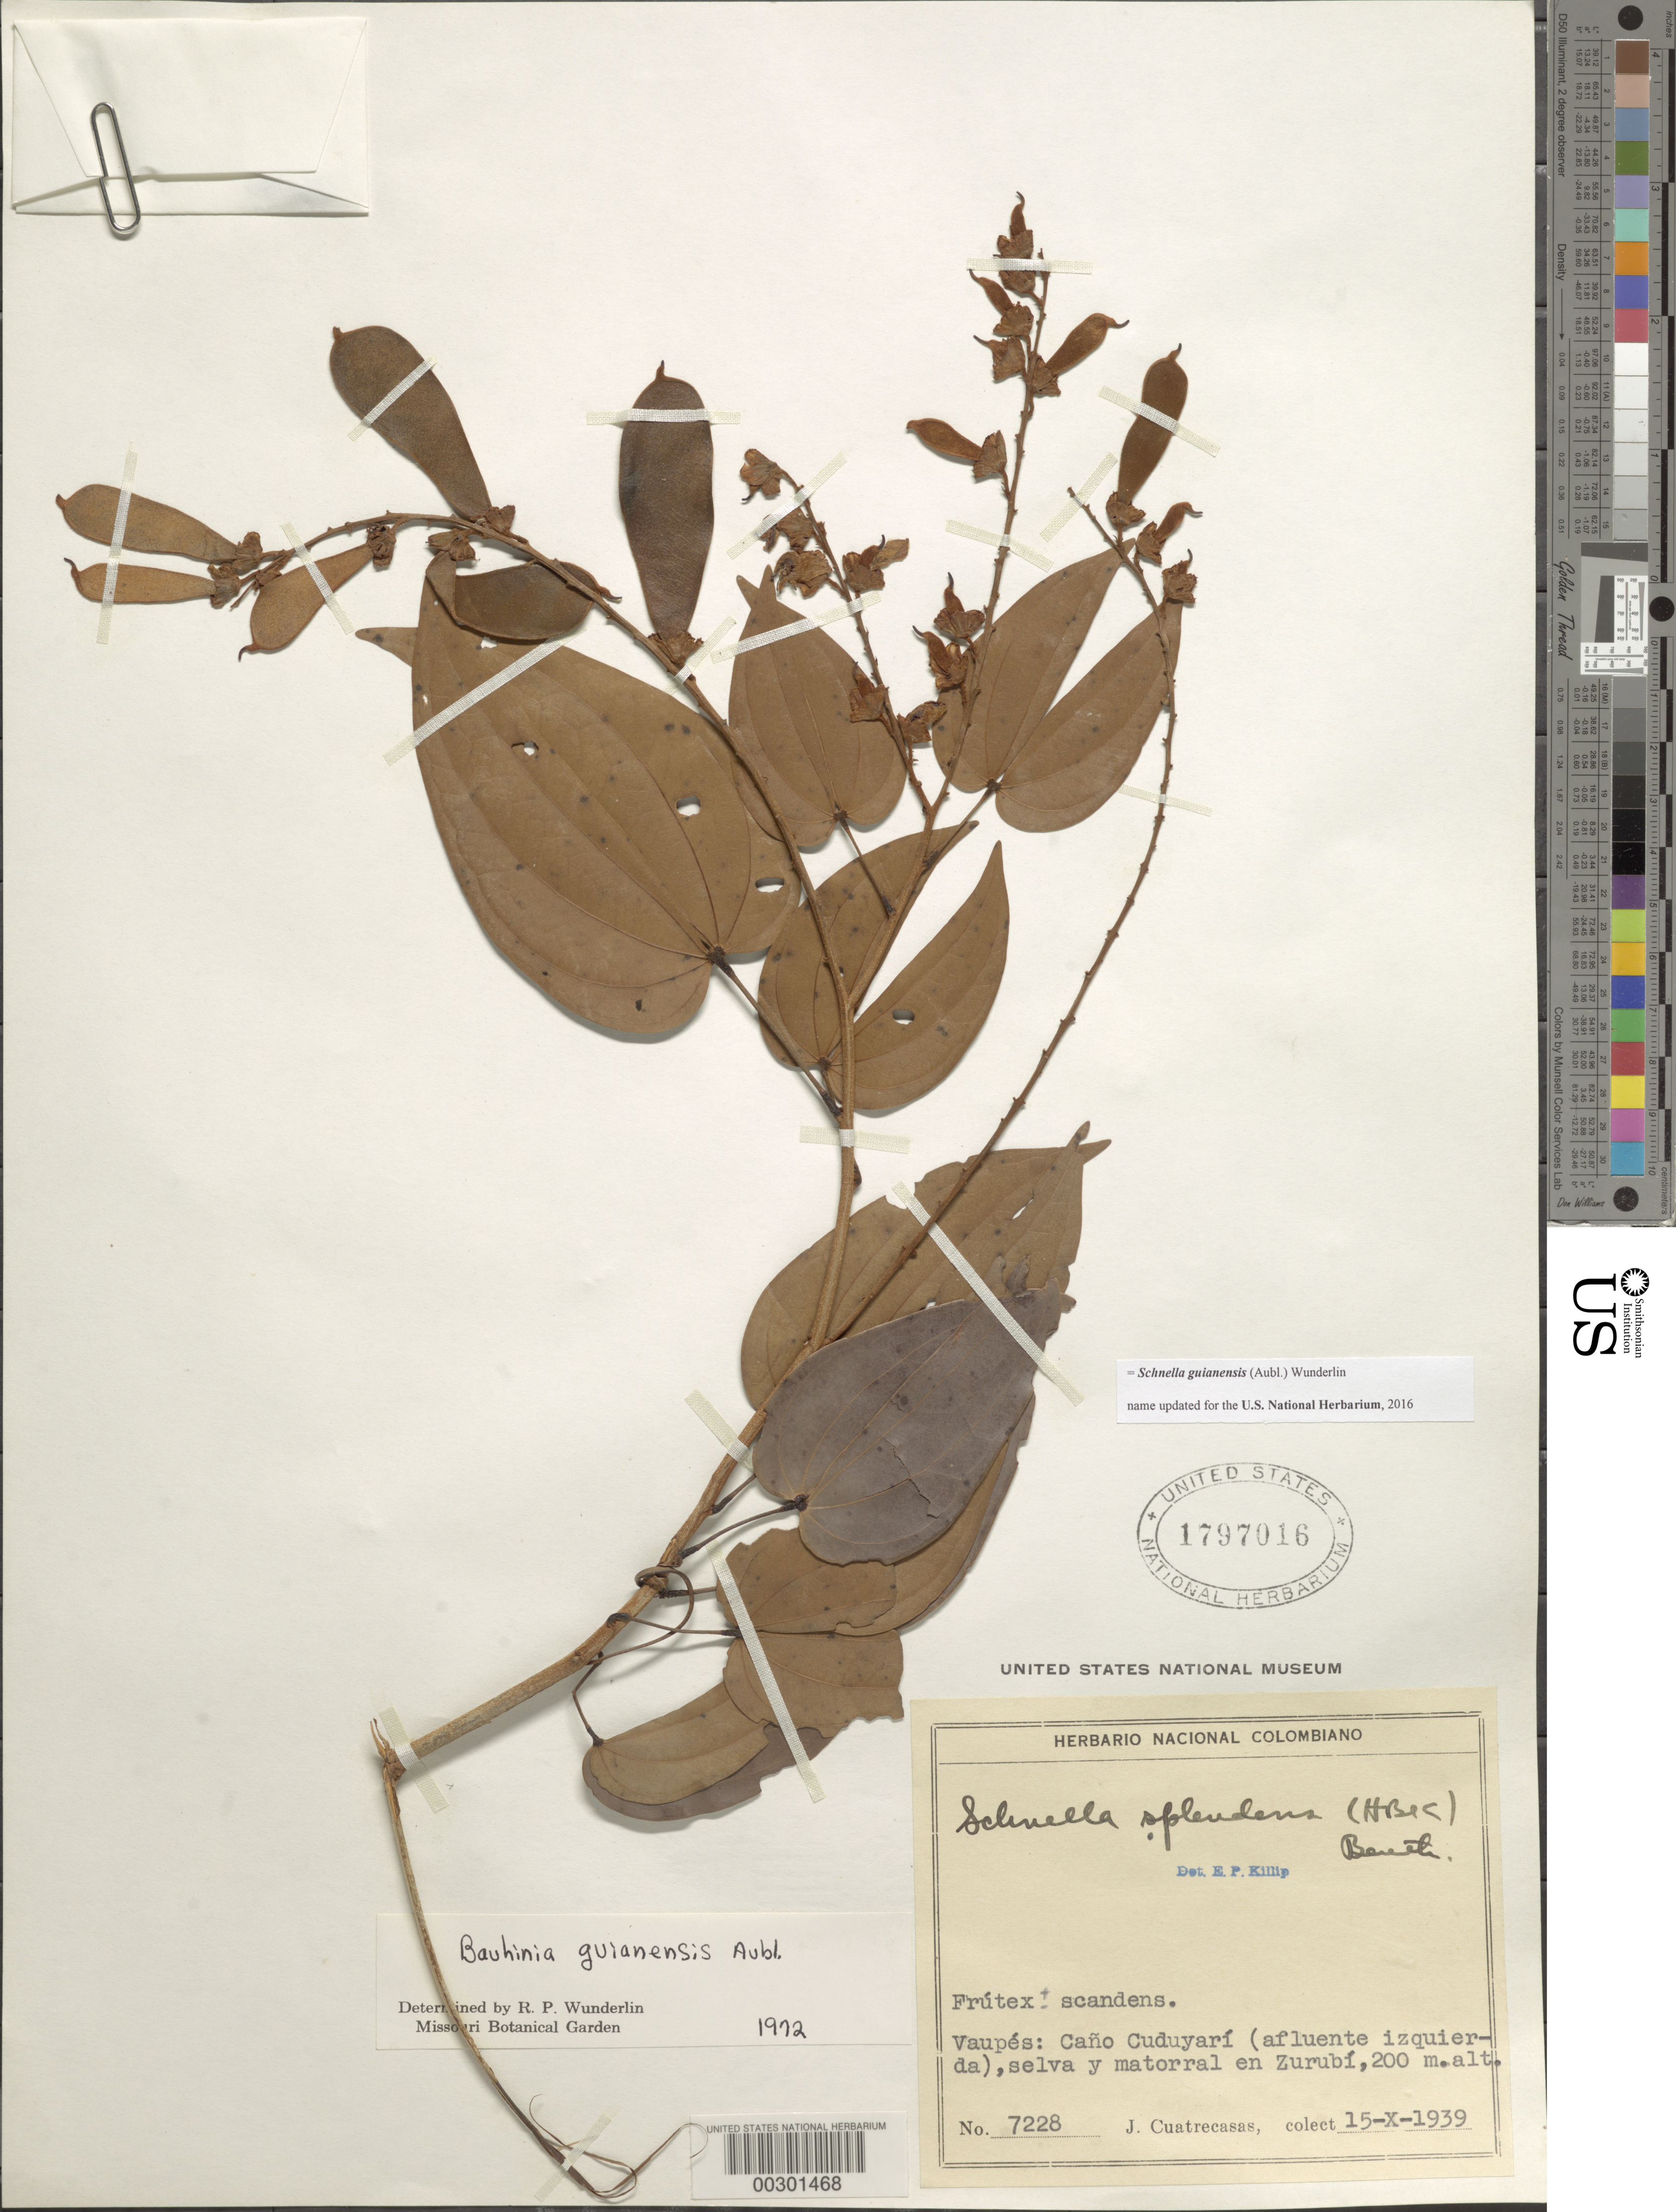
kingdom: Plantae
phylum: Tracheophyta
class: Magnoliopsida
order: Fabales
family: Fabaceae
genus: Schnella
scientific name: Schnella guianensis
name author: (Aubl.) Wunderlin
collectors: J. Cuatrecasas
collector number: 7228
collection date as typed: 15 Oct 1939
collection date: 1939-10-15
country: Colombia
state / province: Vaupés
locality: Caño cucuyari (left tributary), in zurubi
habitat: Forest and undergrowth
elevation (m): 200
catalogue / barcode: US 1797016